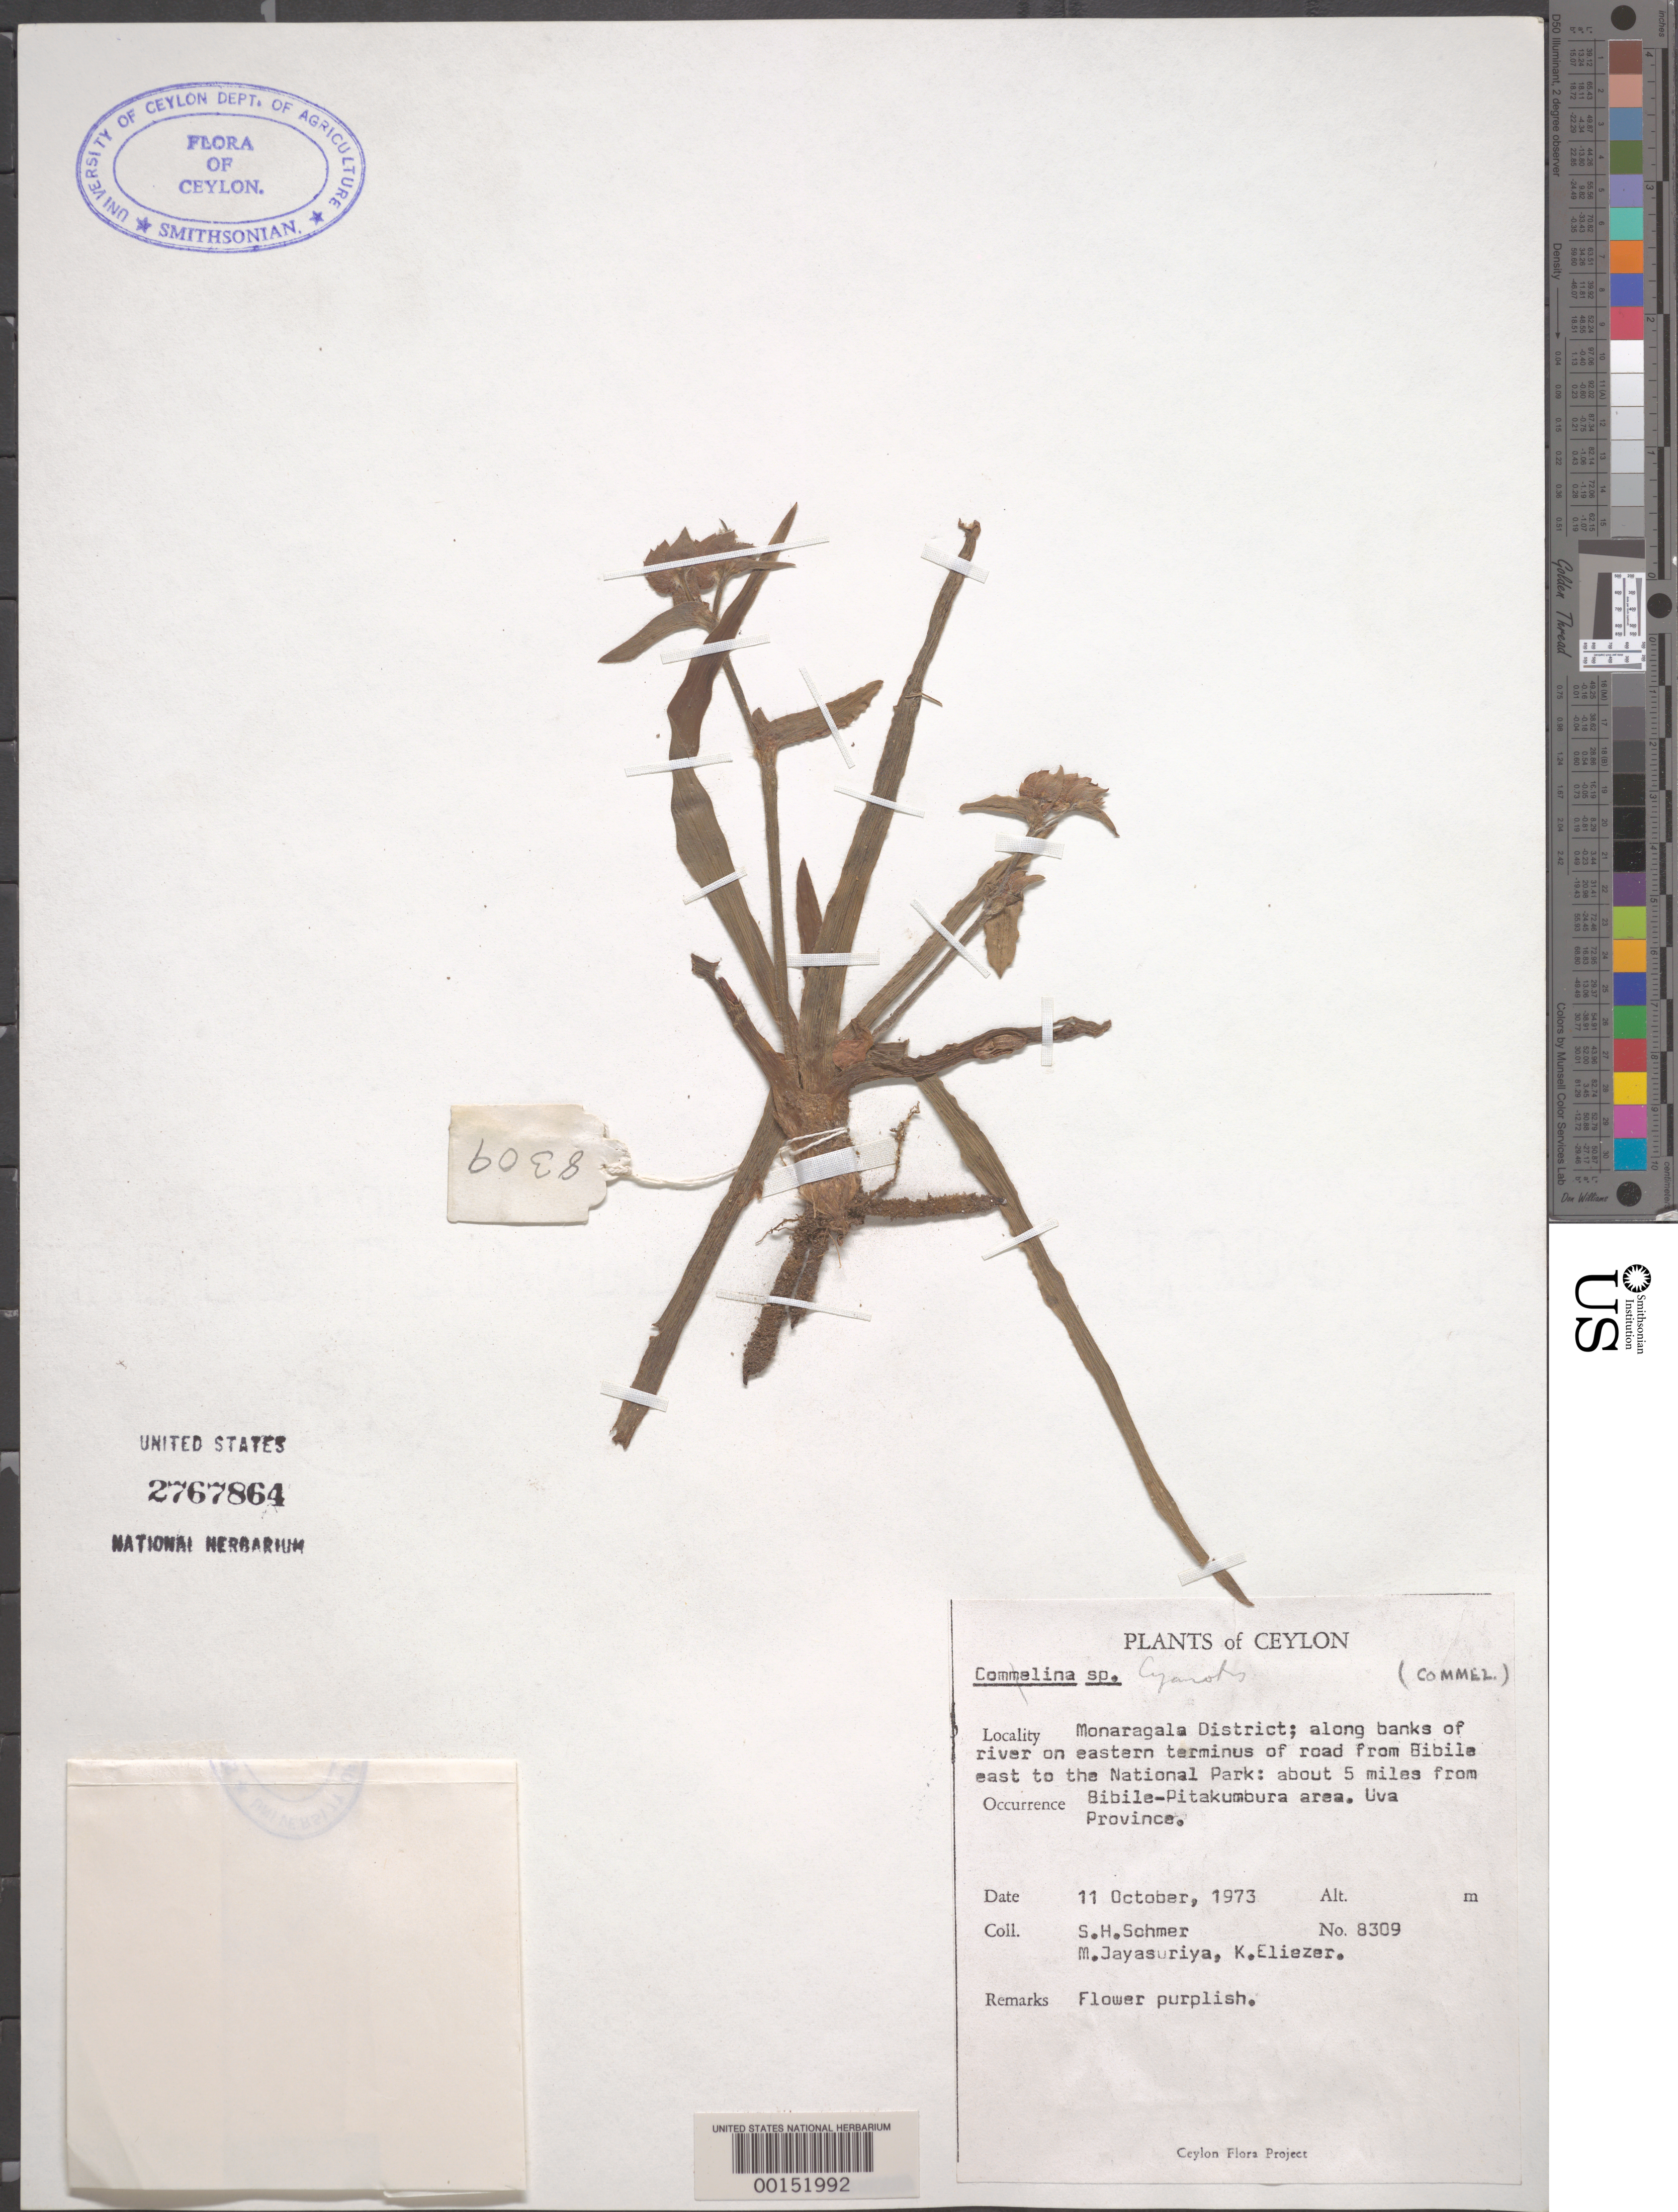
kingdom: Plantae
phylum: Tracheophyta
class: Liliopsida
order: Commelinales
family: Commelinaceae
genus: Cyanotis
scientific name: Cyanotis tuberosa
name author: (Roxb.) Schult. & Schult. f.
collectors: S. H. Sohmer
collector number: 8309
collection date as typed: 11 Oct 1973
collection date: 1973-10-11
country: Sri Lanka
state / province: Uva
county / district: Monaragala Dist.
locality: Bibile; e of national park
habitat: River banks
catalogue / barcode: US 2767864